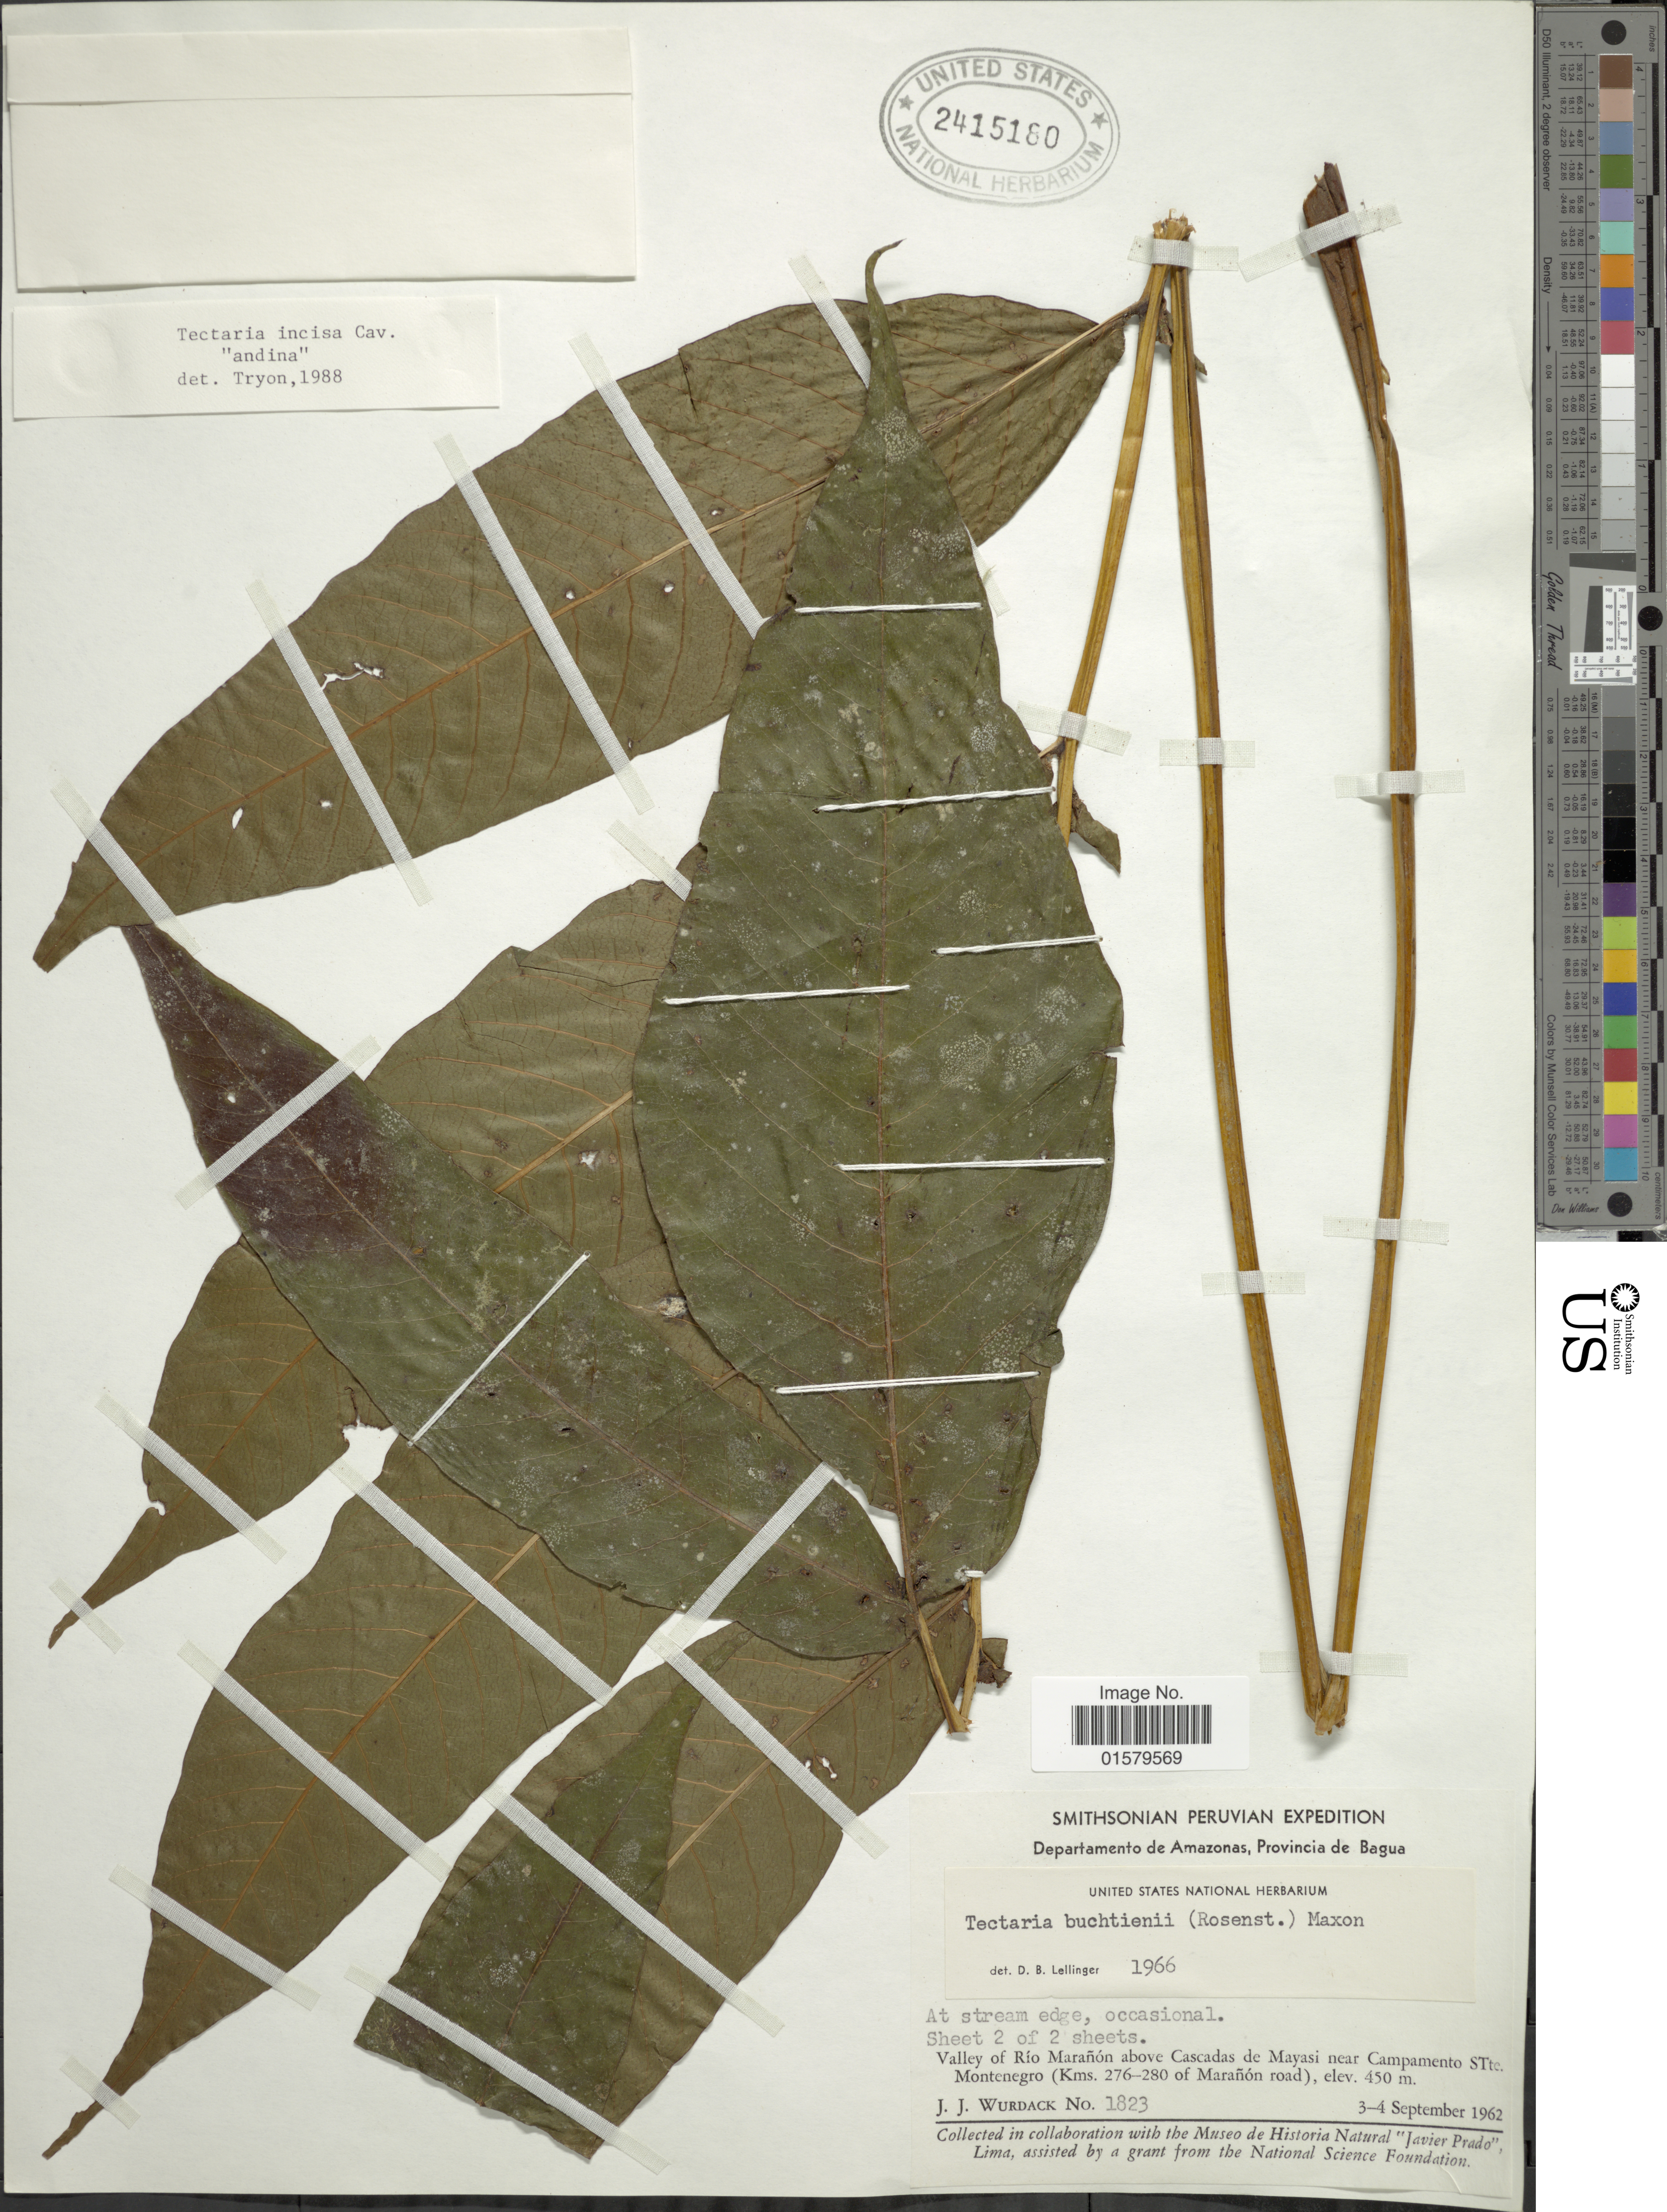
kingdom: Plantae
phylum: Tracheophyta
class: Polypodiopsida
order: Polypodiales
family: Tectariaceae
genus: Tectaria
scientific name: Tectaria andina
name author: (Baker) C. Chr.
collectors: J. J. Wurdack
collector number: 1823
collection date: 1962-09-03/1962-09-04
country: Peru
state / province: Amazonas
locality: Provincia de Bagua, Valley of Rio Maranon above Cascadas de Mayasi near Campamento STte. Montenegro (Kms. 276-280 of Maranon road)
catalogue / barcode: US 2415180